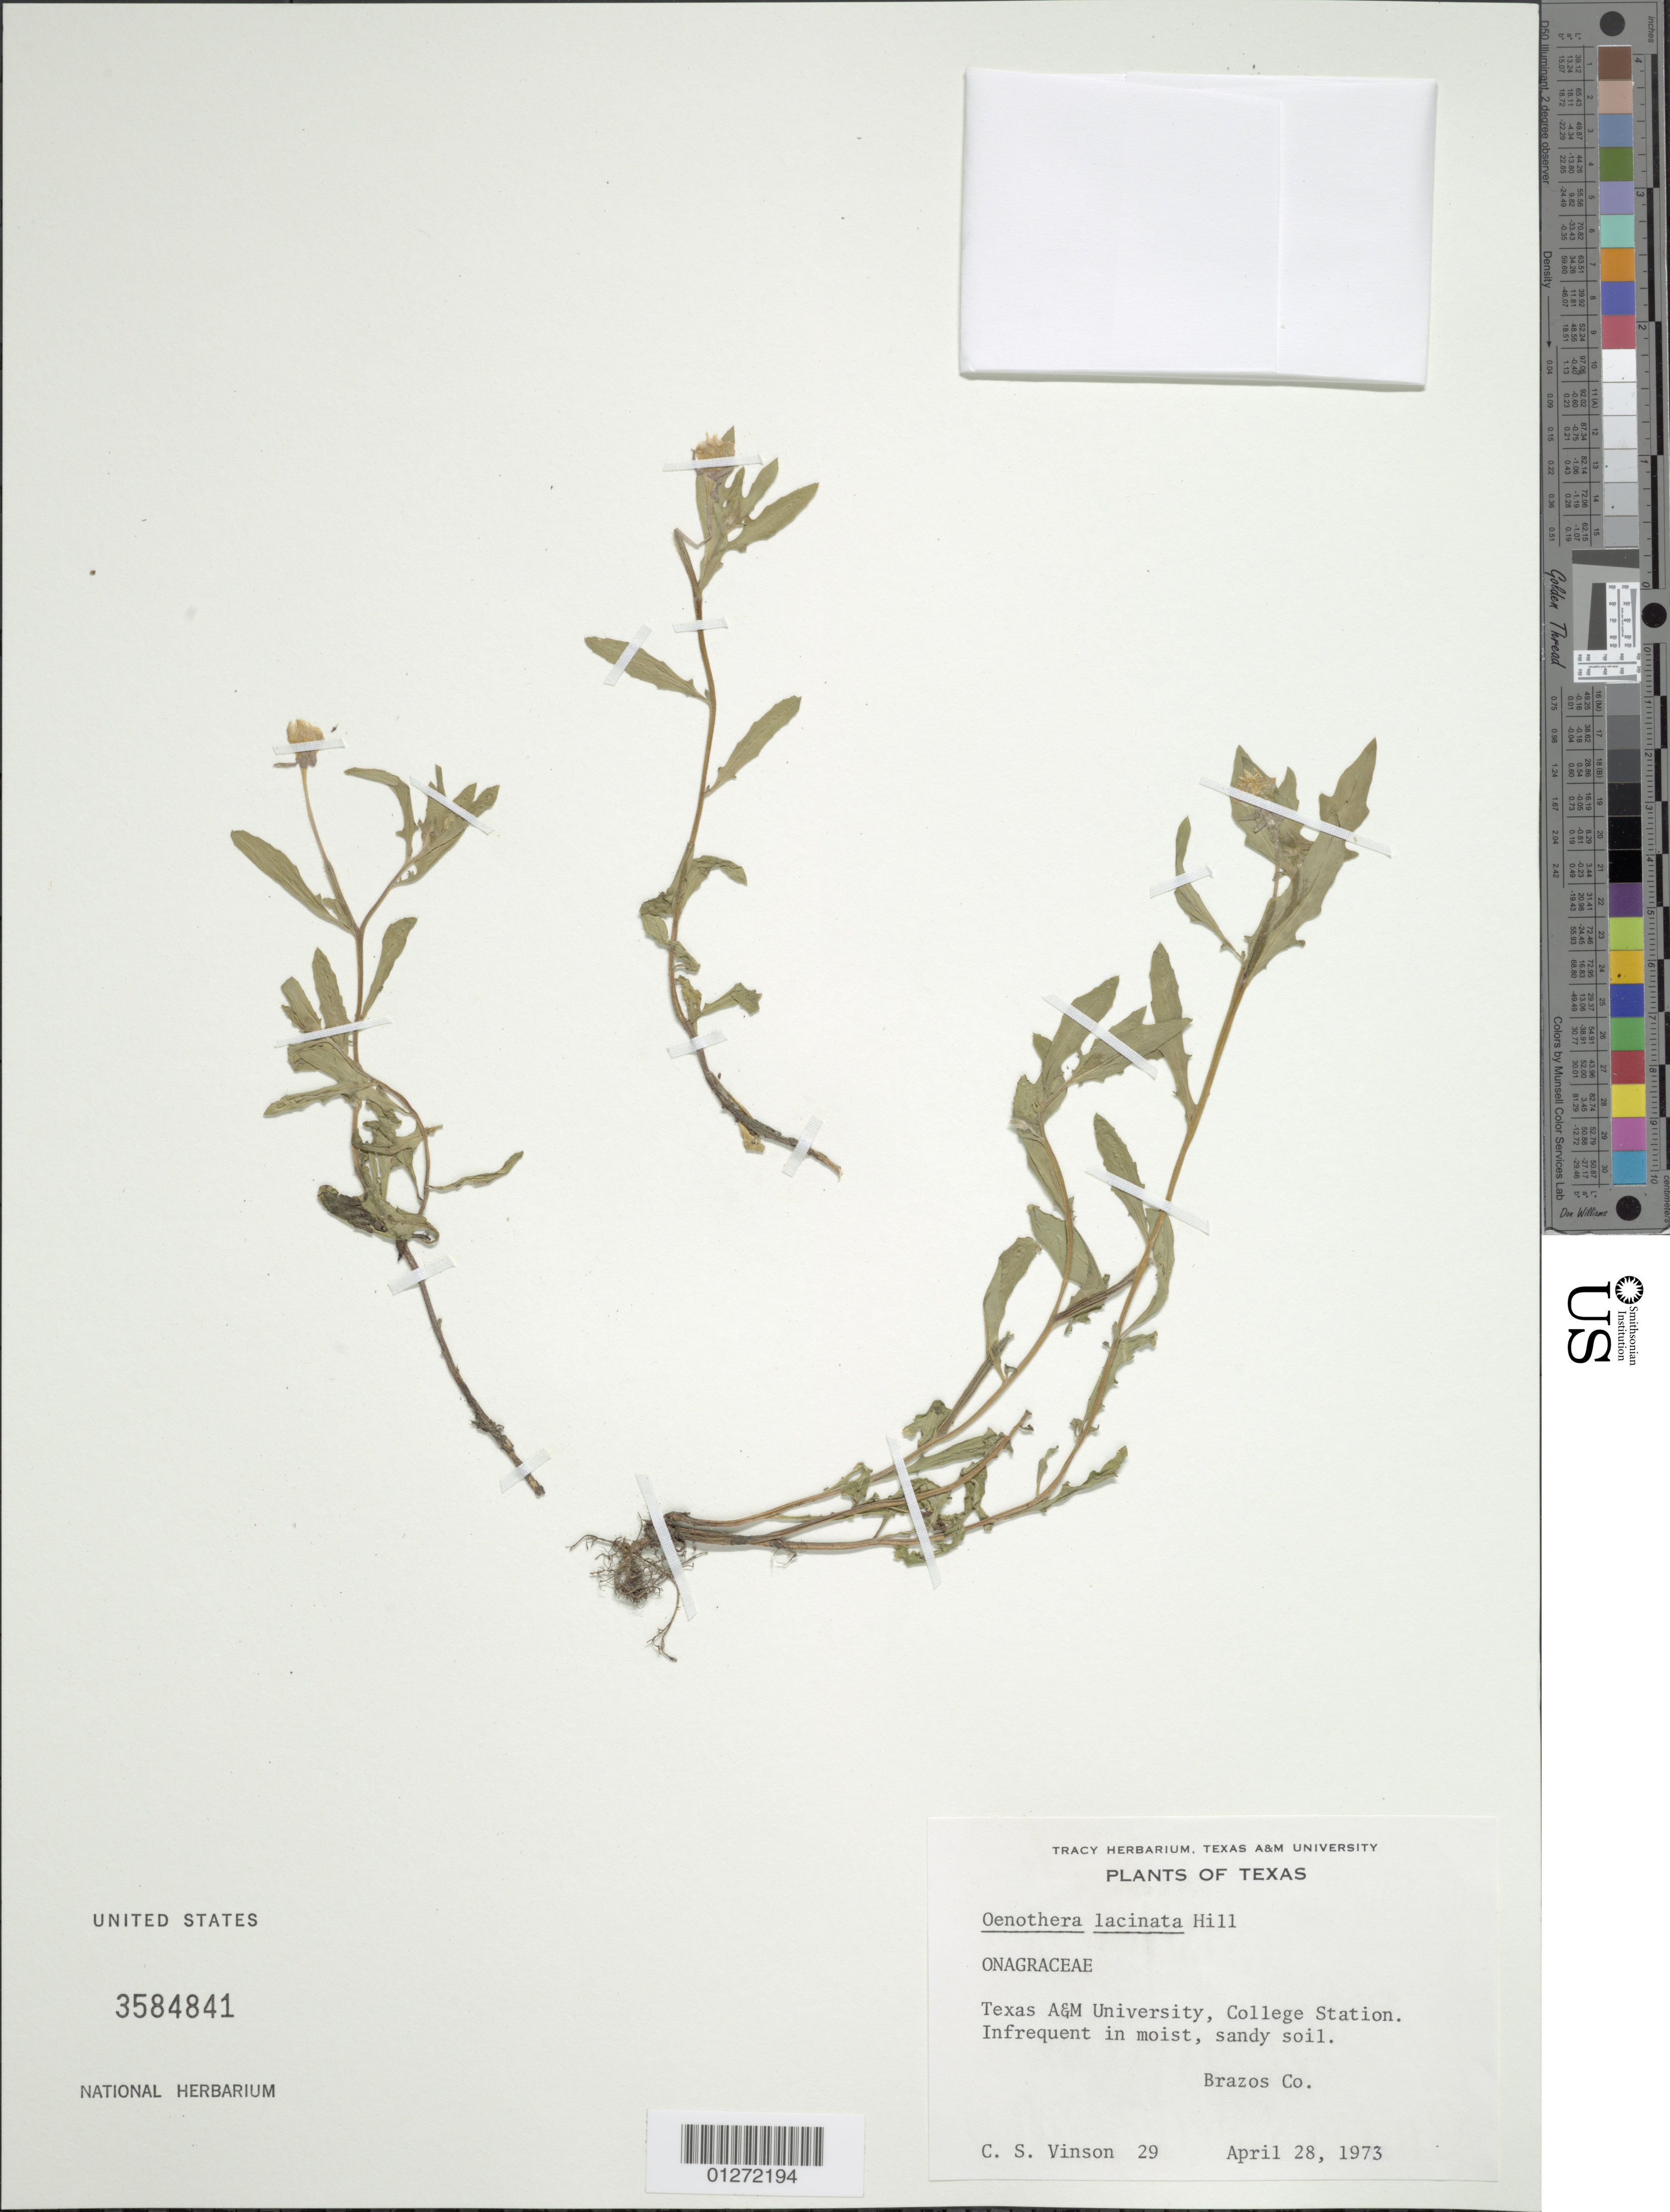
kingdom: Plantae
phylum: Tracheophyta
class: Magnoliopsida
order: Myrtales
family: Onagraceae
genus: Oenothera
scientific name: Oenothera laciniata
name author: Hill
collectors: C. Vinson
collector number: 29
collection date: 1973-04-28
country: United States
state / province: Texas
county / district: Brazos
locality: A&M University, College Station.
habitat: Moist sandy soil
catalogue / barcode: US 3584841